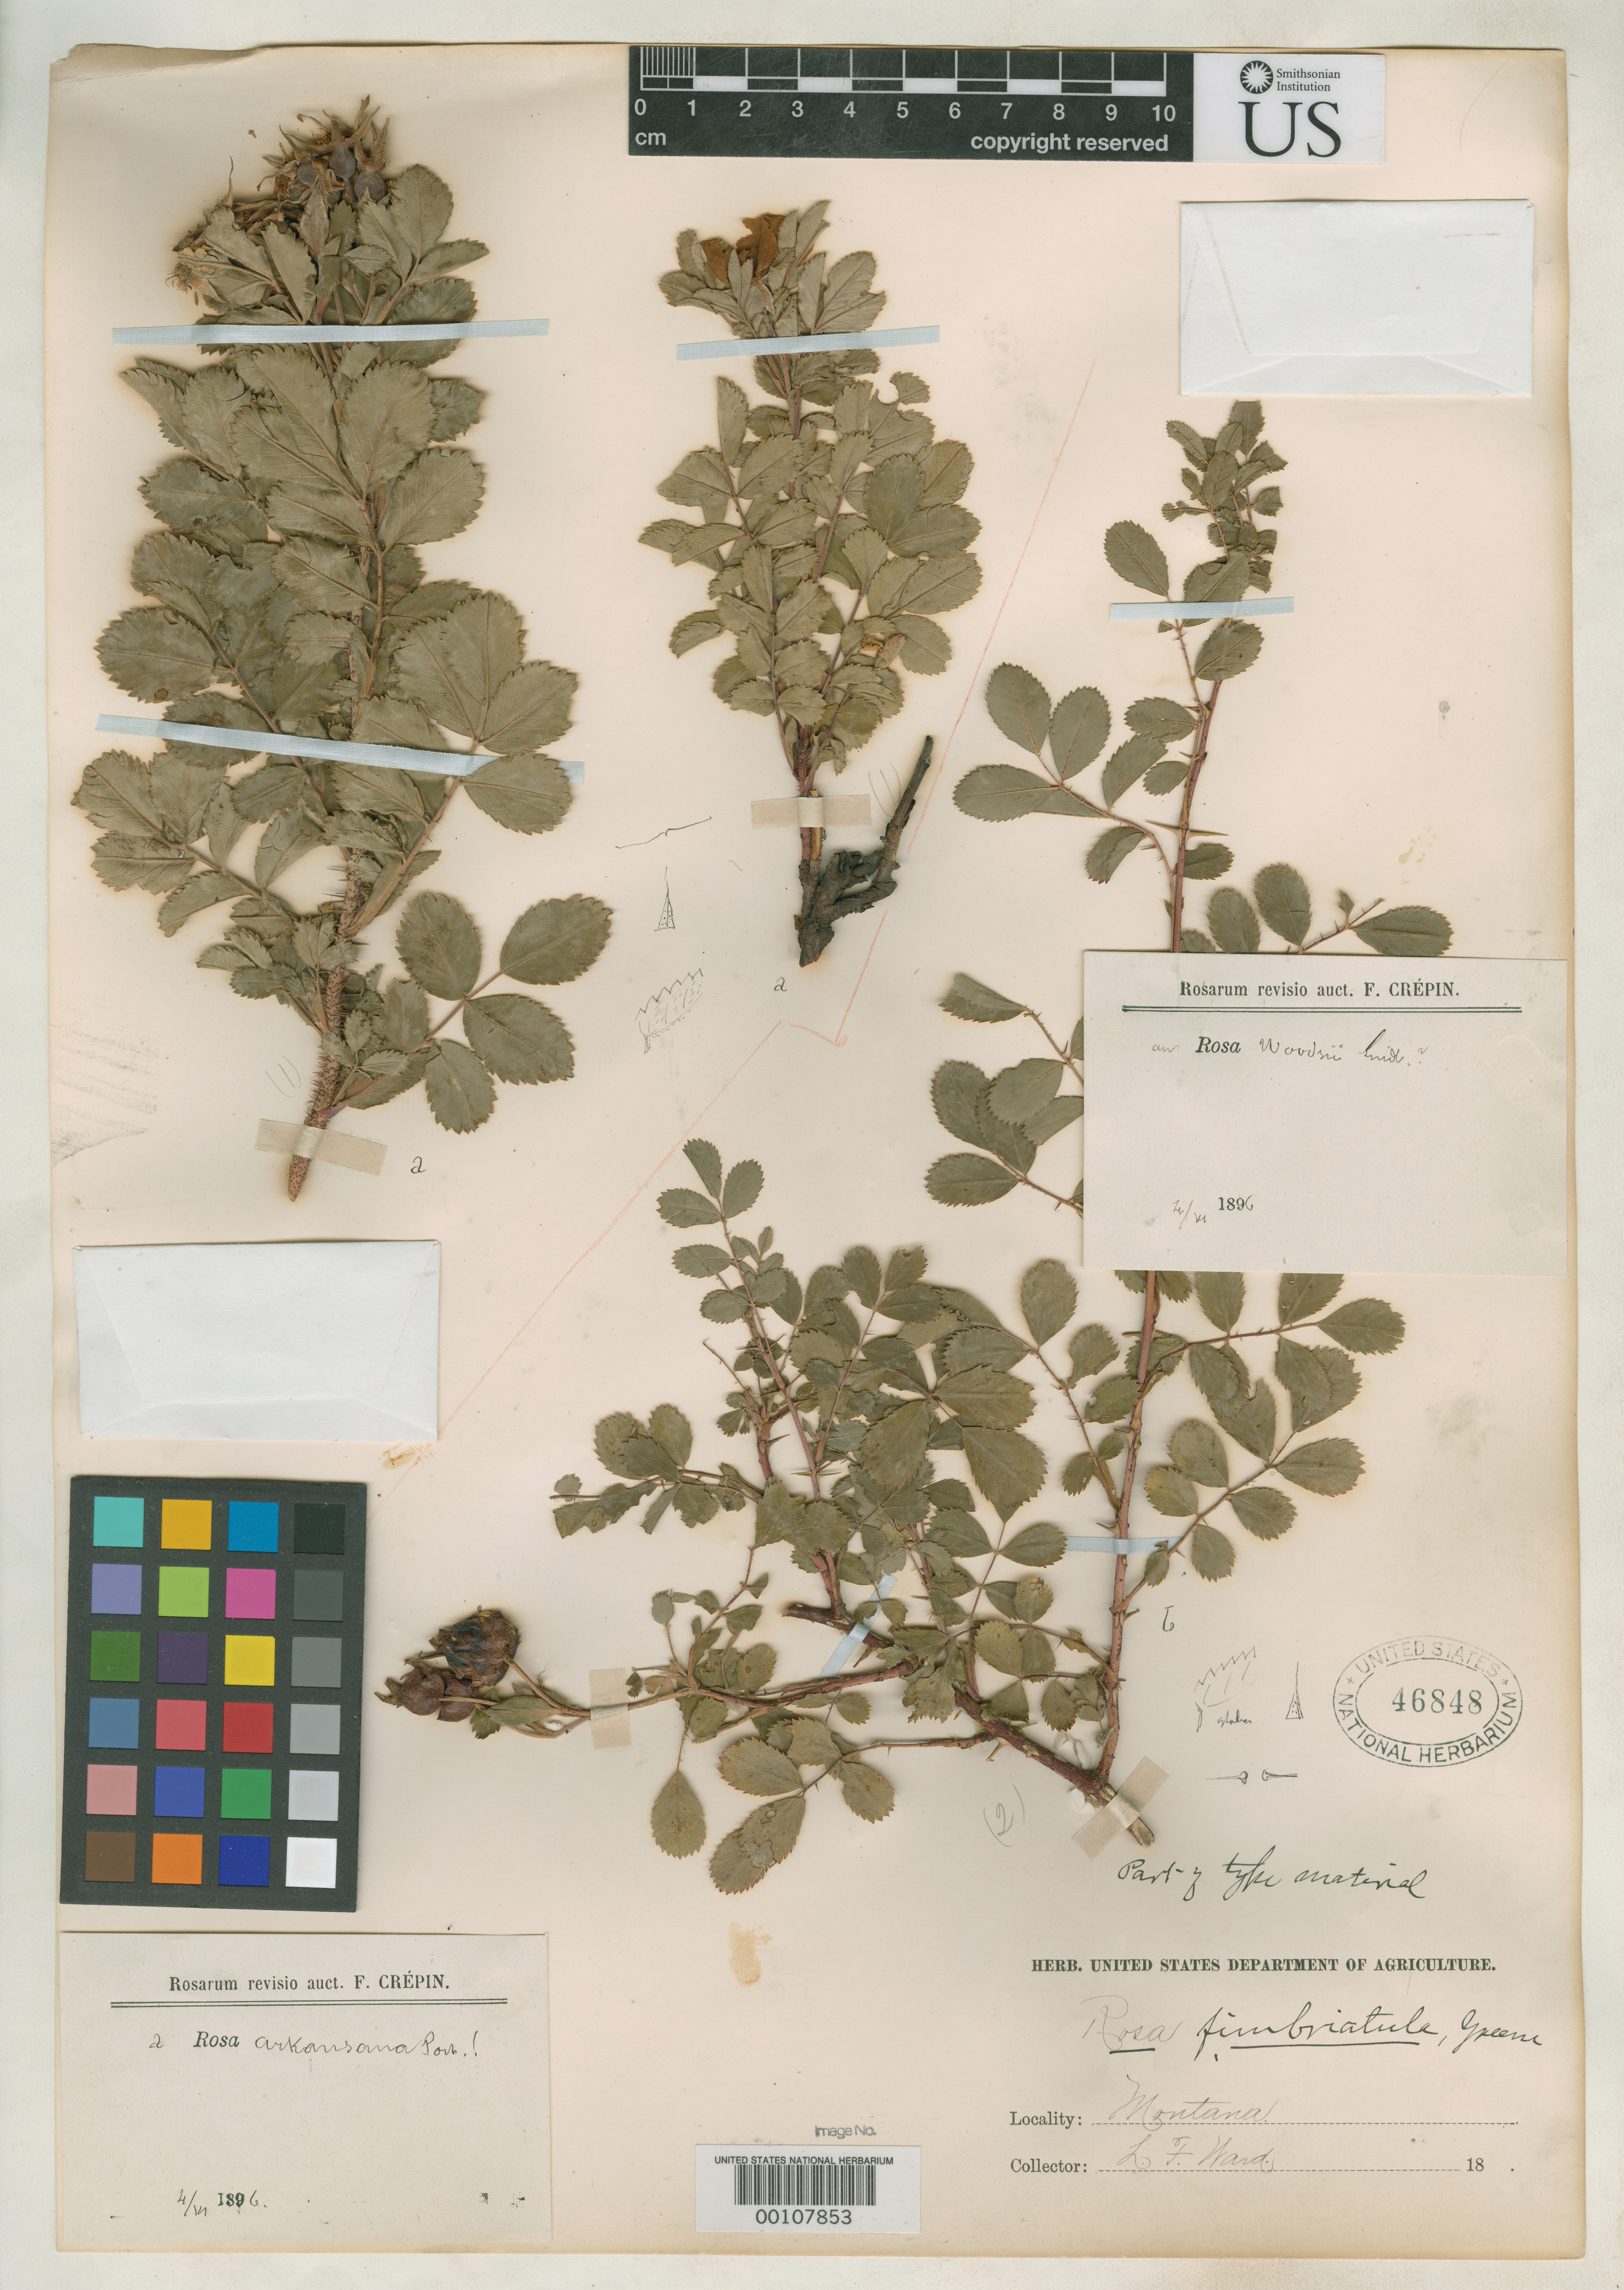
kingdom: Plantae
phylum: Tracheophyta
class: Magnoliopsida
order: Rosales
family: Rosaceae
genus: Rosa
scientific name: Rosa fimbriatula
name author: Greene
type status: Isotype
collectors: L. F. Ward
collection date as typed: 01 Sep 188-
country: United States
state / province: Montana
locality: Below Round Butte on Missouri.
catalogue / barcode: US 46848